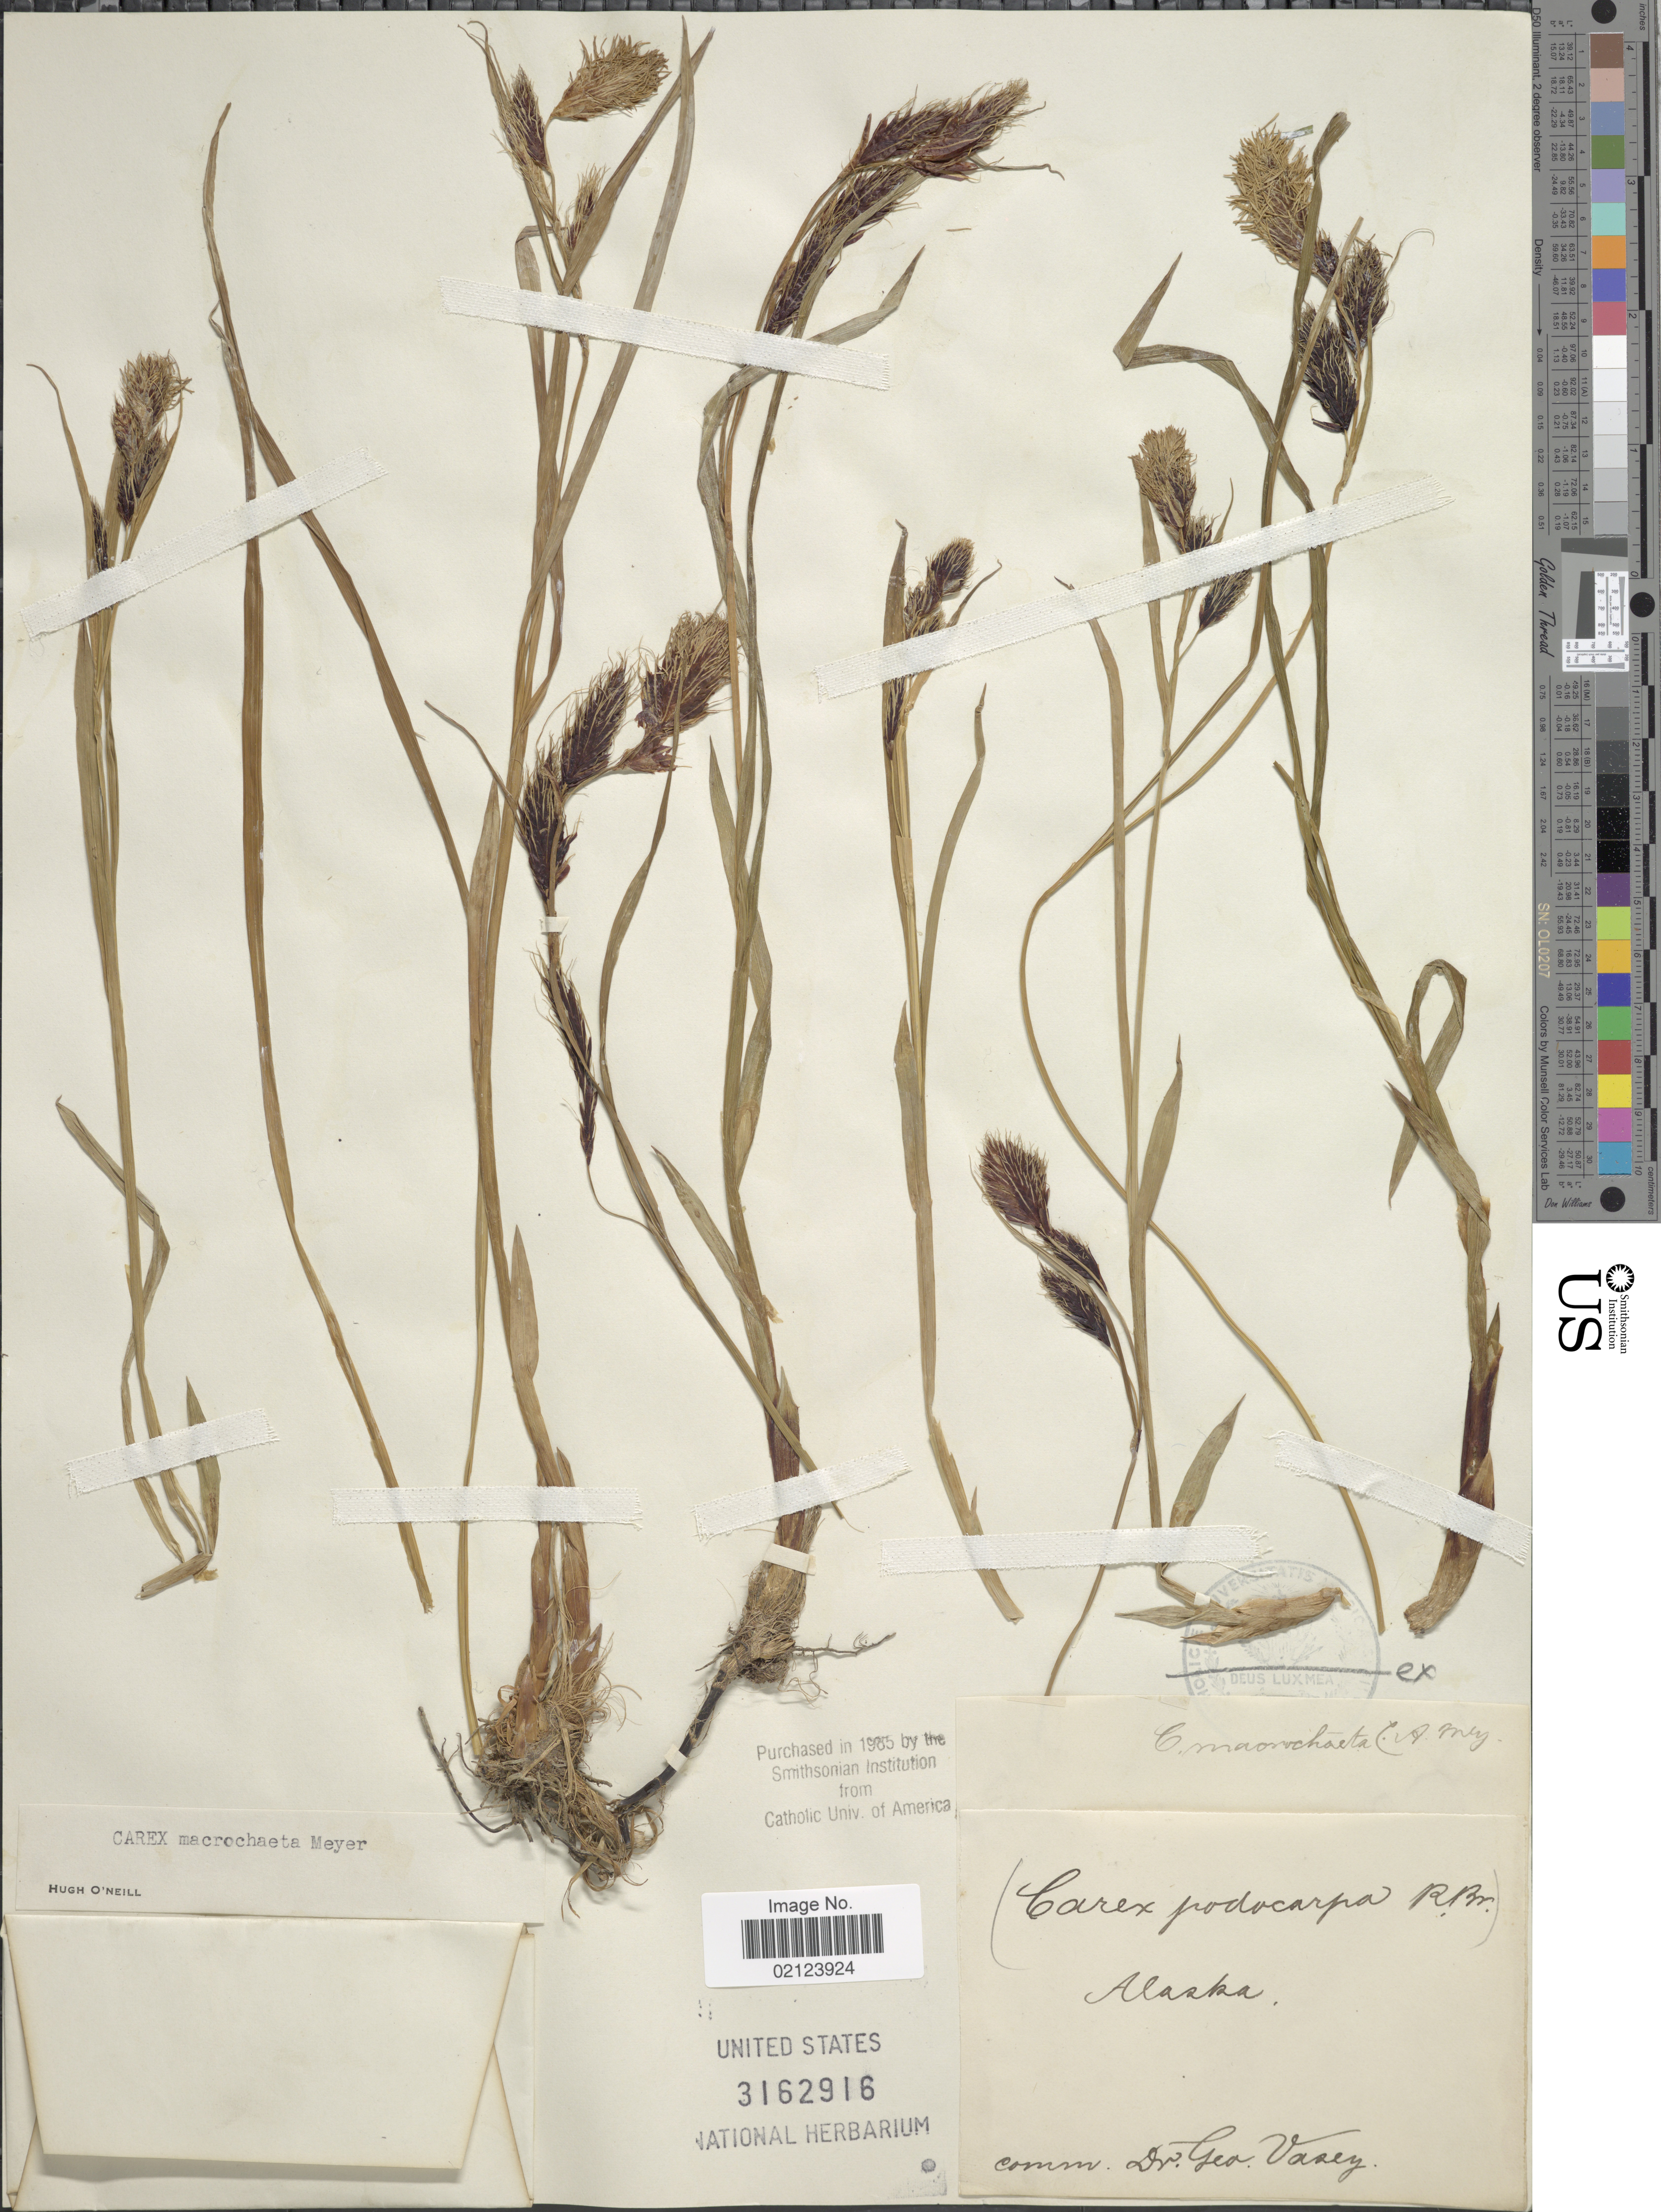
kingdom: Plantae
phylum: Tracheophyta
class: Liliopsida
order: Poales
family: Cyperaceae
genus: Carex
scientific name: Carex macrochaeta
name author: C.A. Mey.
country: United States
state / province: Alaska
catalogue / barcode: US 3162916